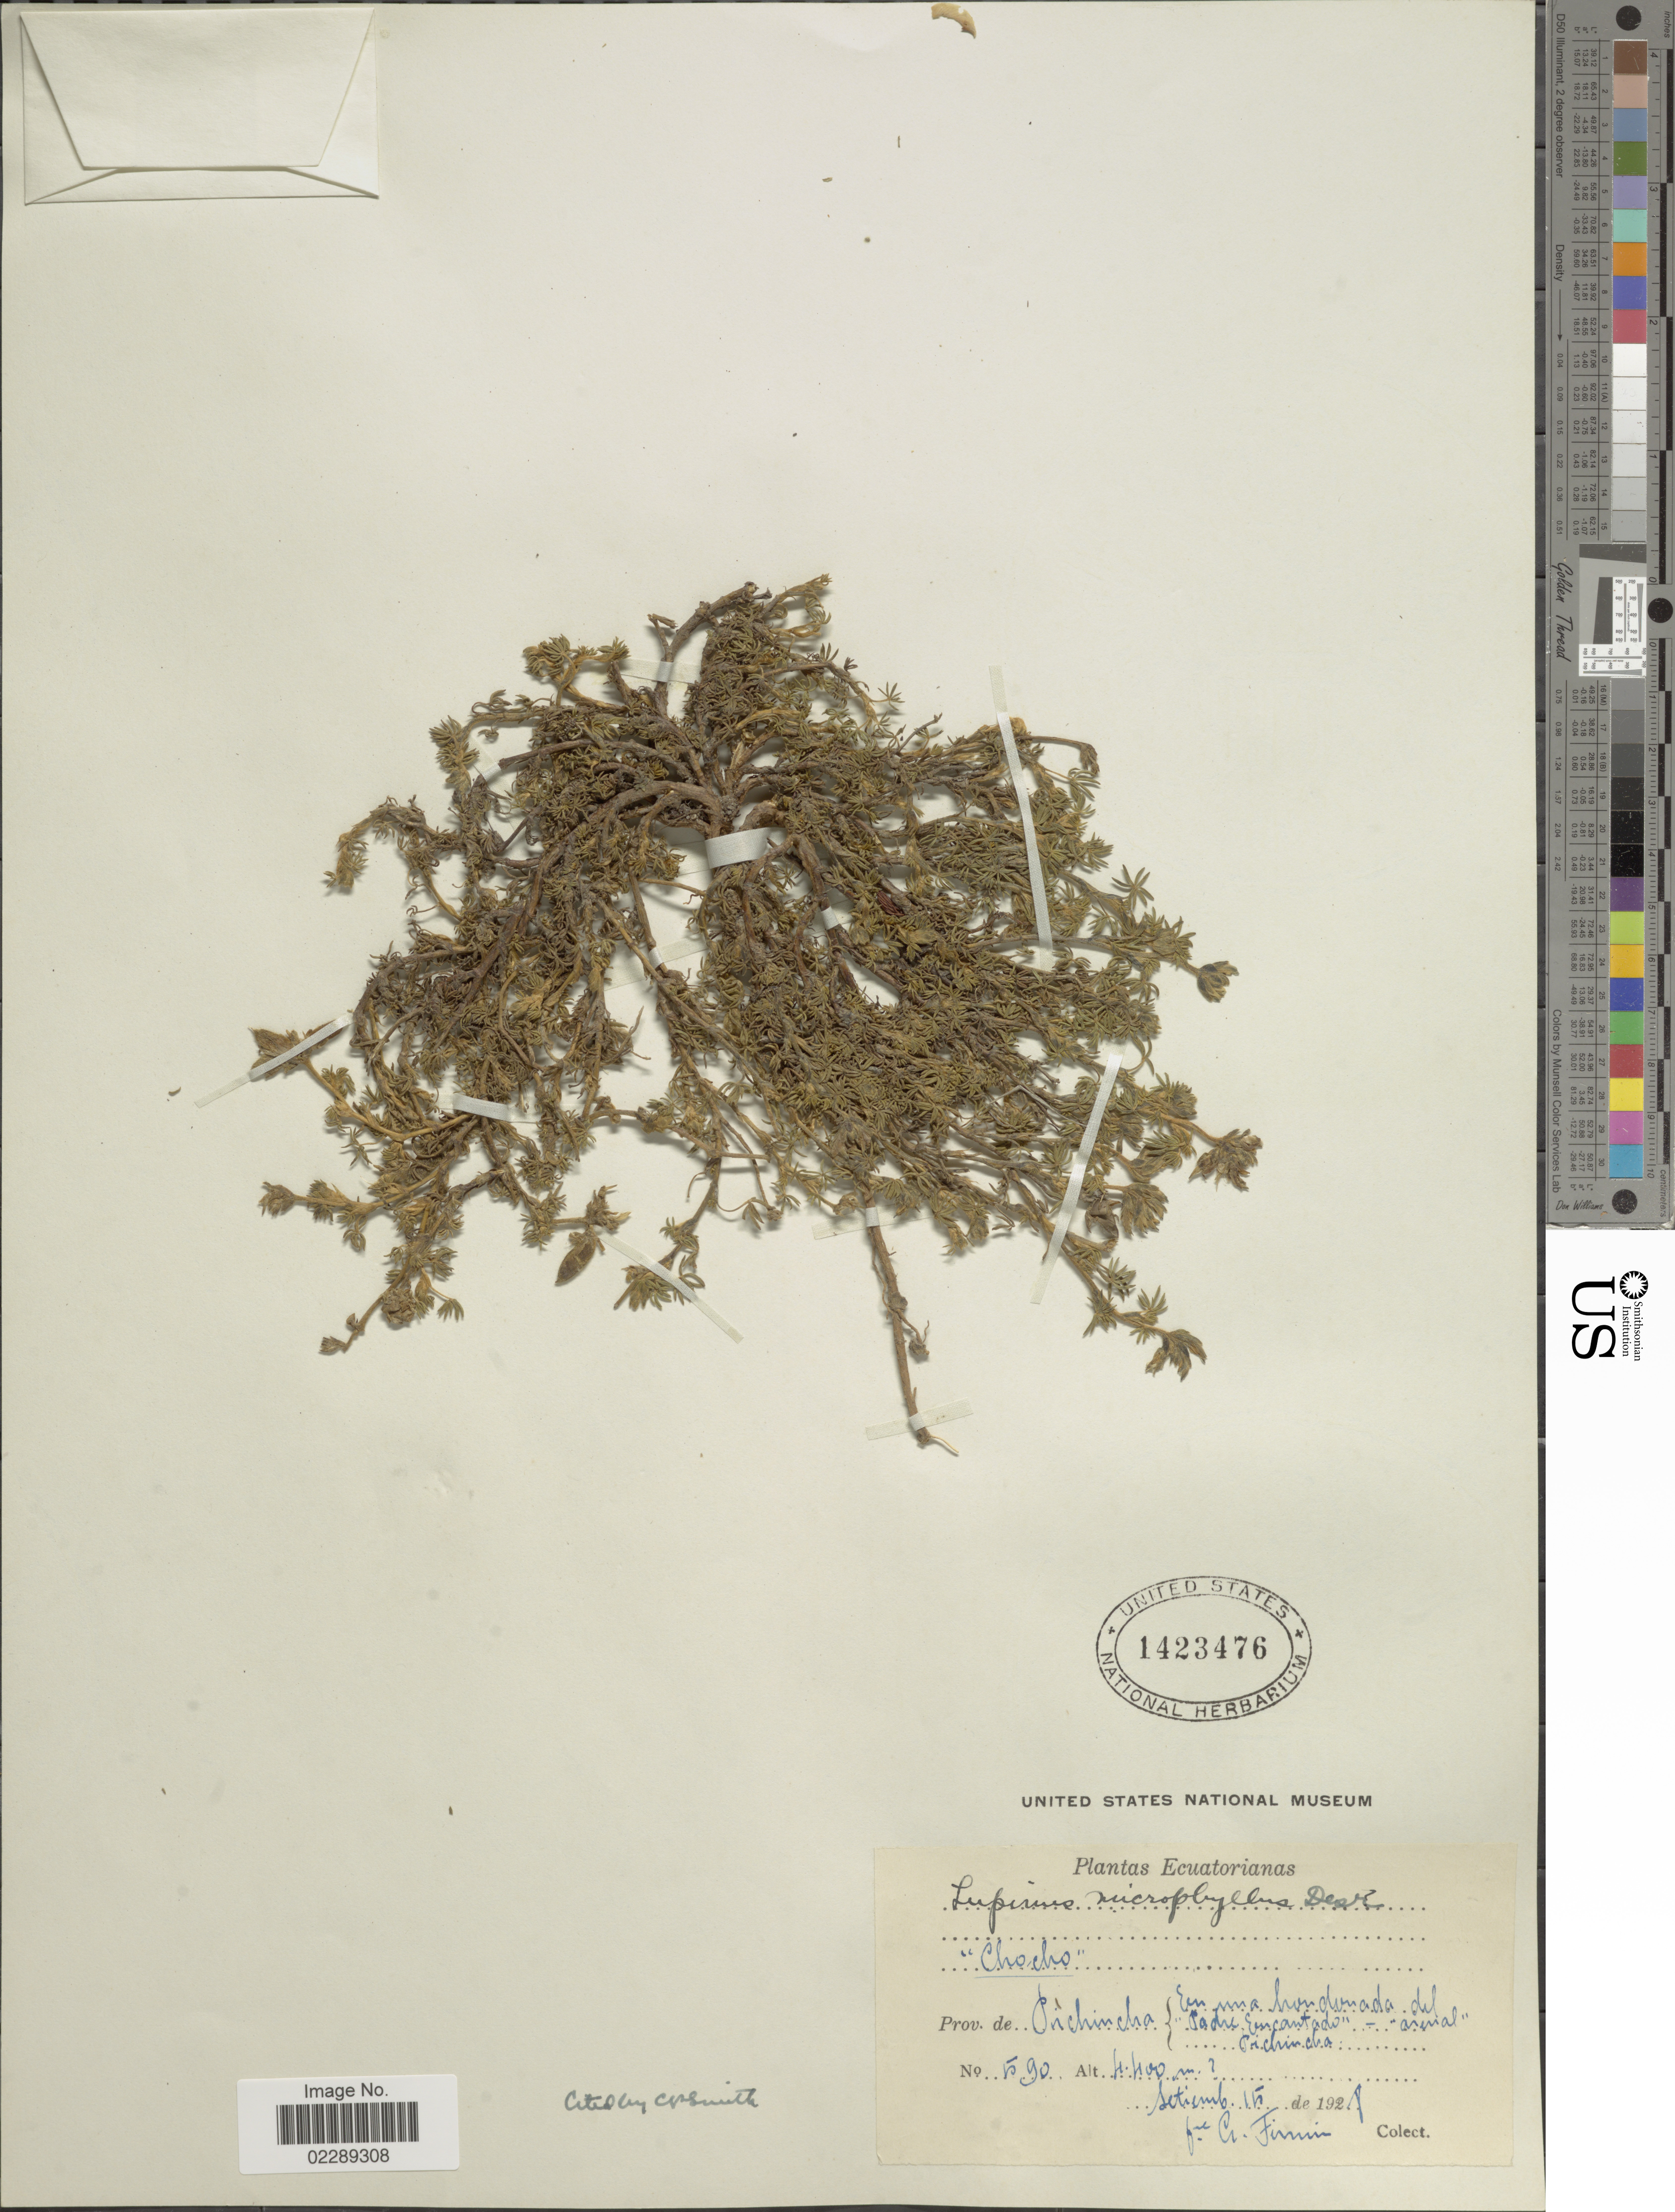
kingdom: Plantae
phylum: Tracheophyta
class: Magnoliopsida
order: Fabales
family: Fabaceae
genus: Lupinus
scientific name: Lupinus microphyllus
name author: Desr.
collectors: F. Firmin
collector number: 590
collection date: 1928-09-15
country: Ecuador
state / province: Pichincha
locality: Prov. de Pichincha. En una hondonada del "Padre Encantado"- "arenal". Pichincha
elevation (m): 4400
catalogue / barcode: US 1423476